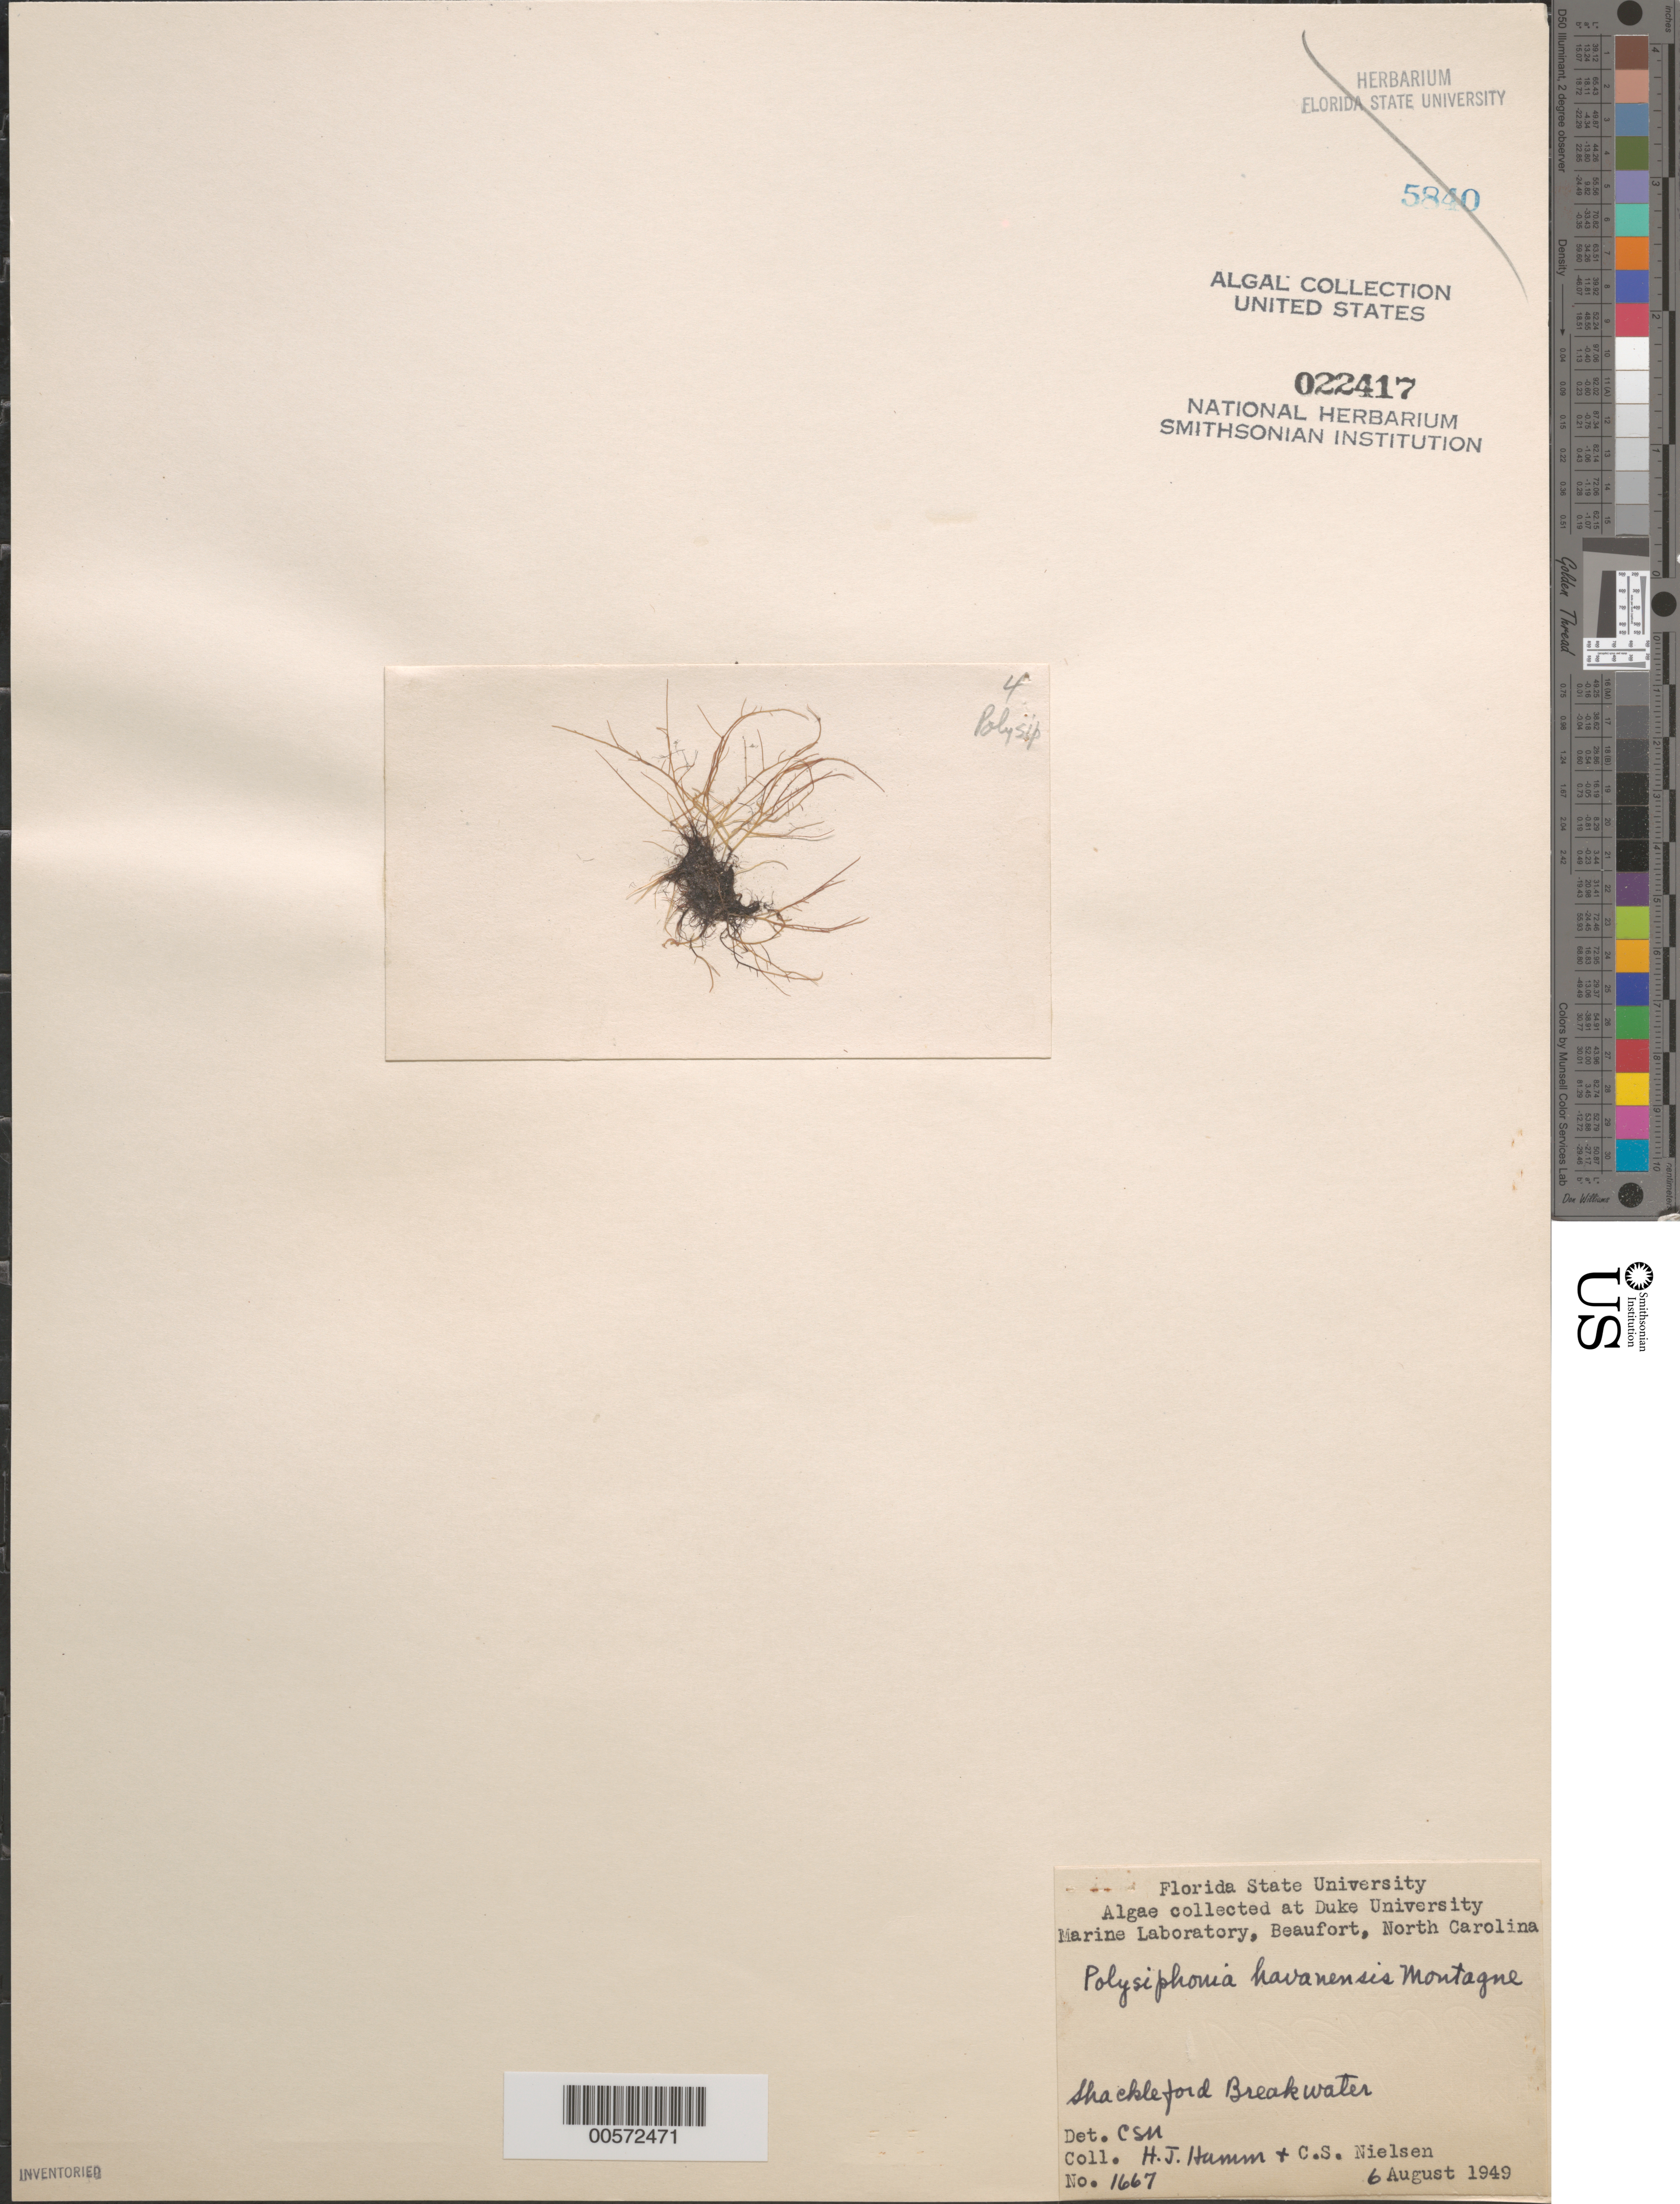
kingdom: Plantae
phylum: Rhodophyta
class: Florideophyceae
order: Ceramiales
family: Rhodomelaceae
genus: Polysiphonia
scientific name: Polysiphonia havanensis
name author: Mont.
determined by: Nielsen, C. S.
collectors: H. J. Humm & C. S. Nielsen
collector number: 1667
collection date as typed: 06 Aug 1949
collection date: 1949-08-06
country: United States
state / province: North Carolina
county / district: Carteret County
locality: Beaufort, Shackleford breakwater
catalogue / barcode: US 22417